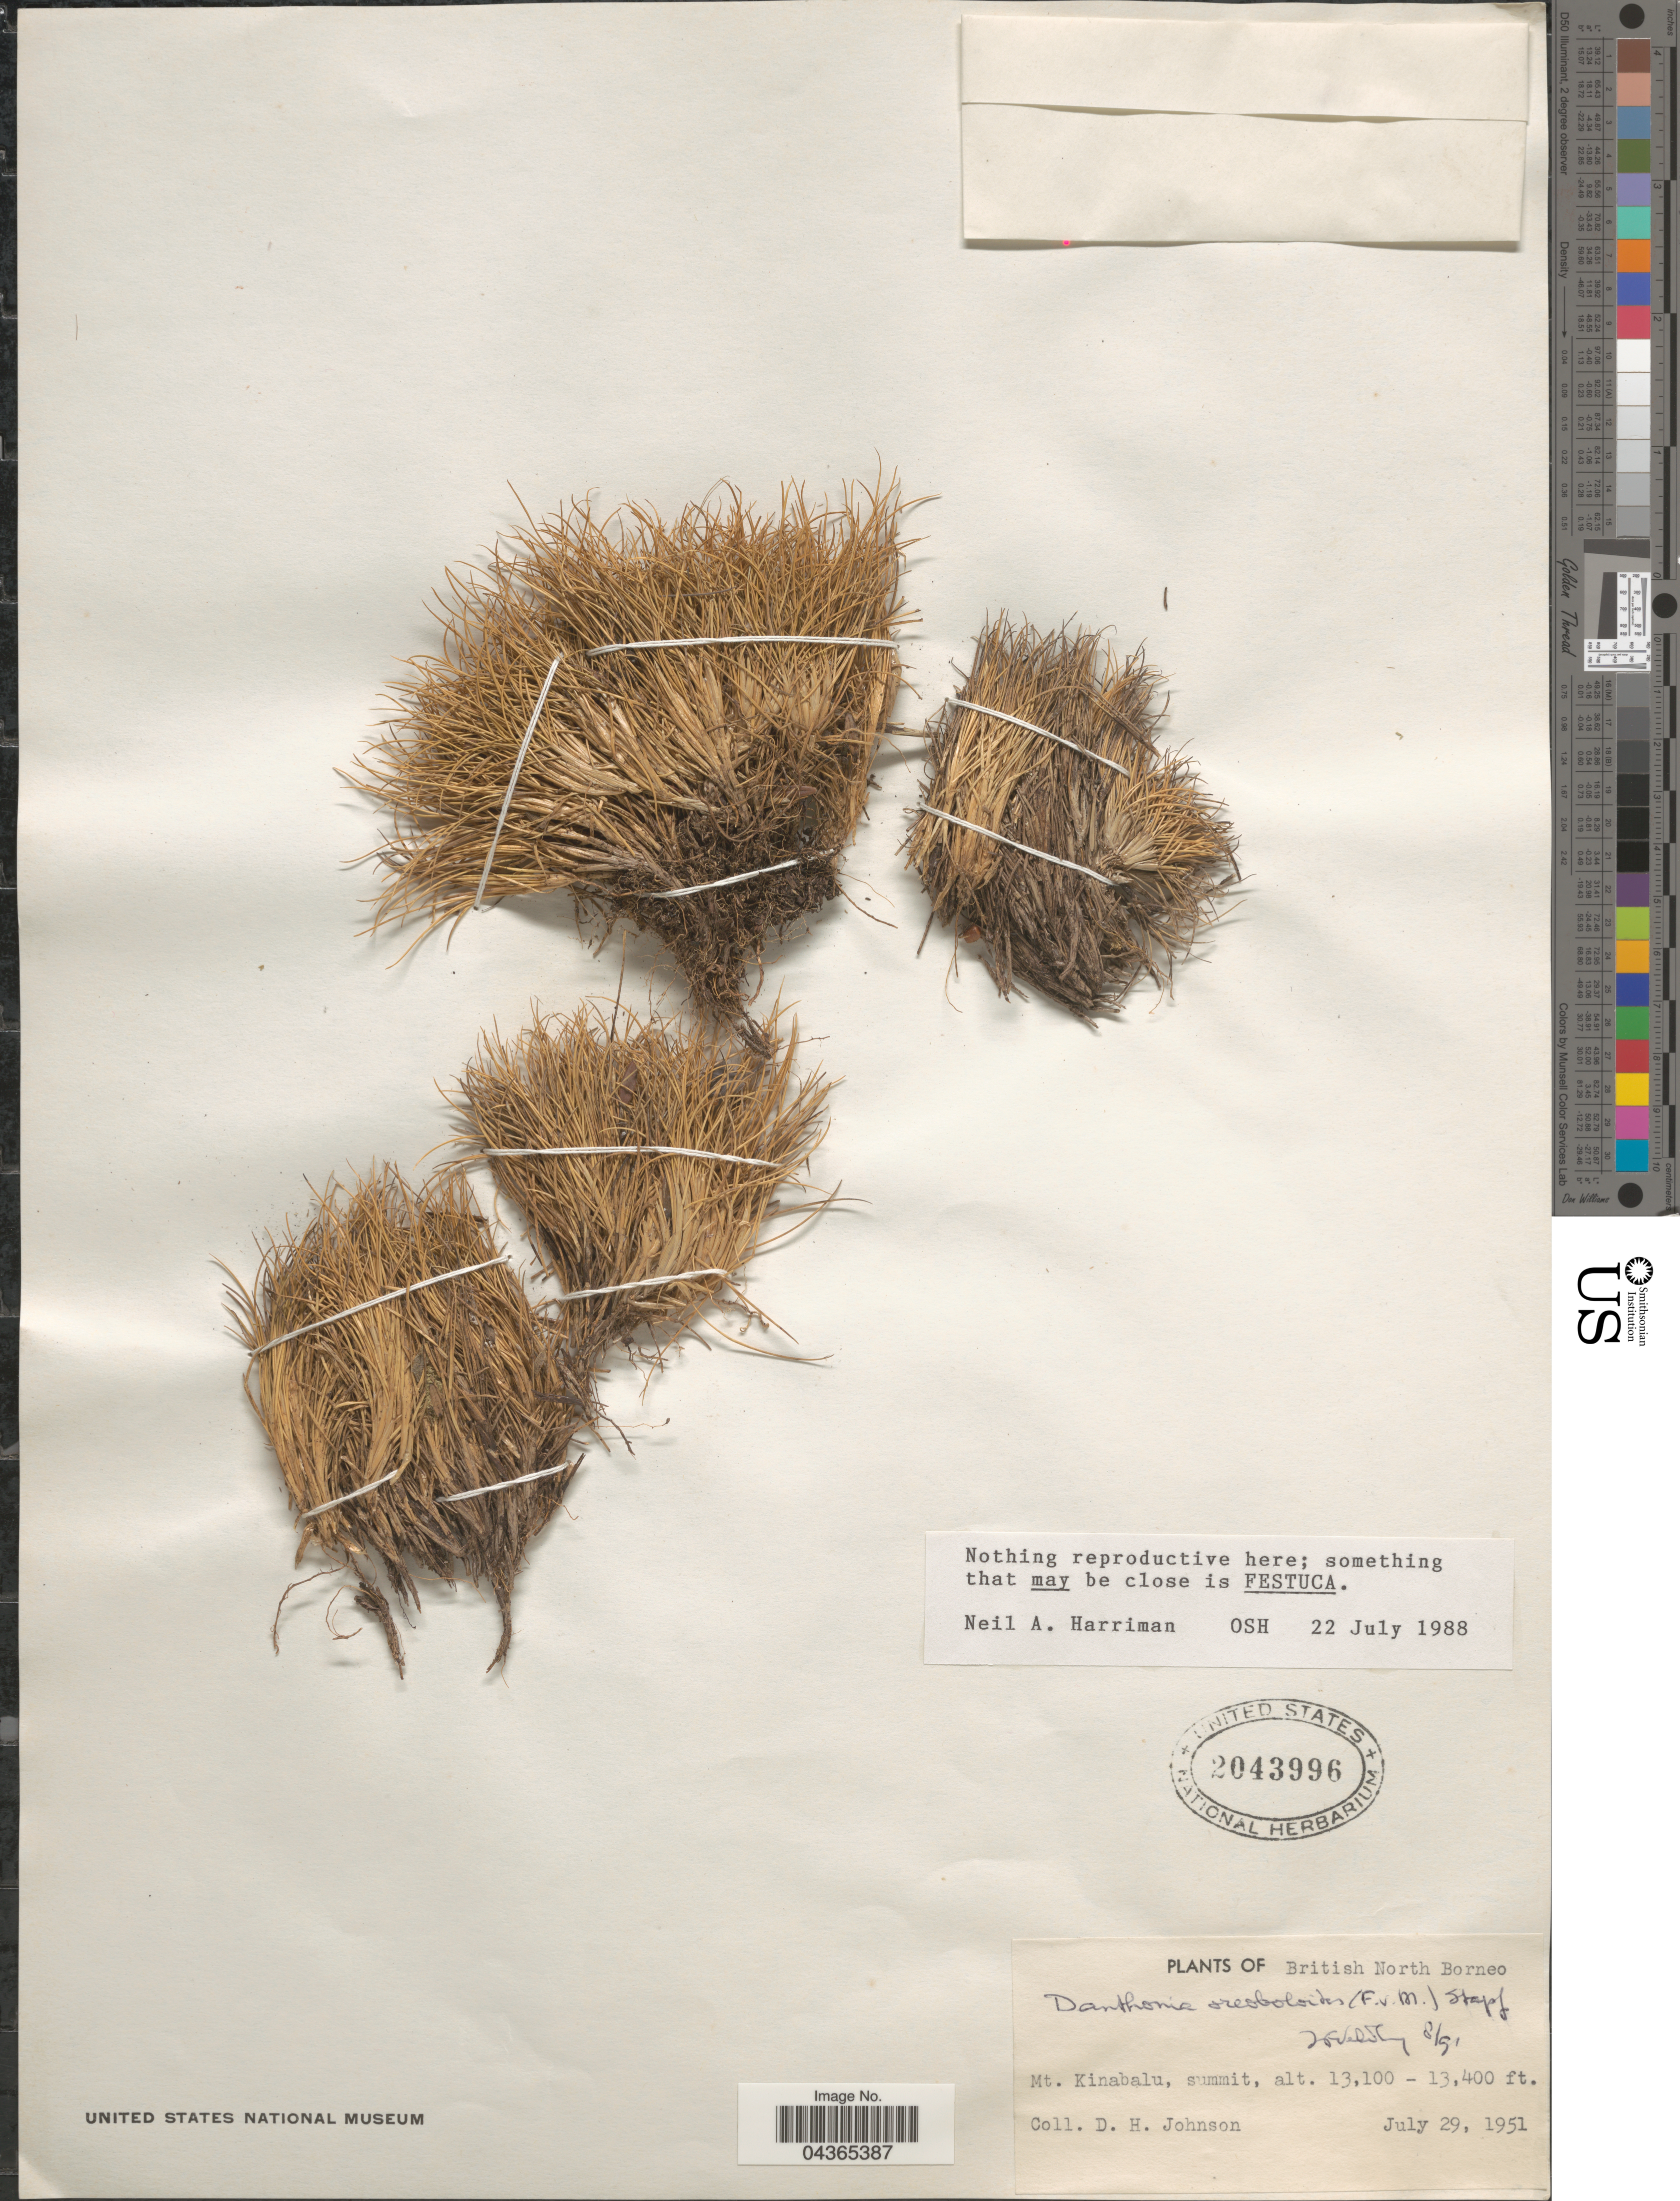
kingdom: Plantae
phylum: Tracheophyta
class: Liliopsida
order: Poales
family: Poaceae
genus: Rytidosperma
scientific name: Rytidosperma oreoboloides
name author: (F. Muell.) H.P. Linder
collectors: D.H. Johnson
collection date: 1951-07-29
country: Malaysia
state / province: Sabah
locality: British North Borneo. Mt. Kinabalu, summit.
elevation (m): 3993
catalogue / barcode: US 2043996